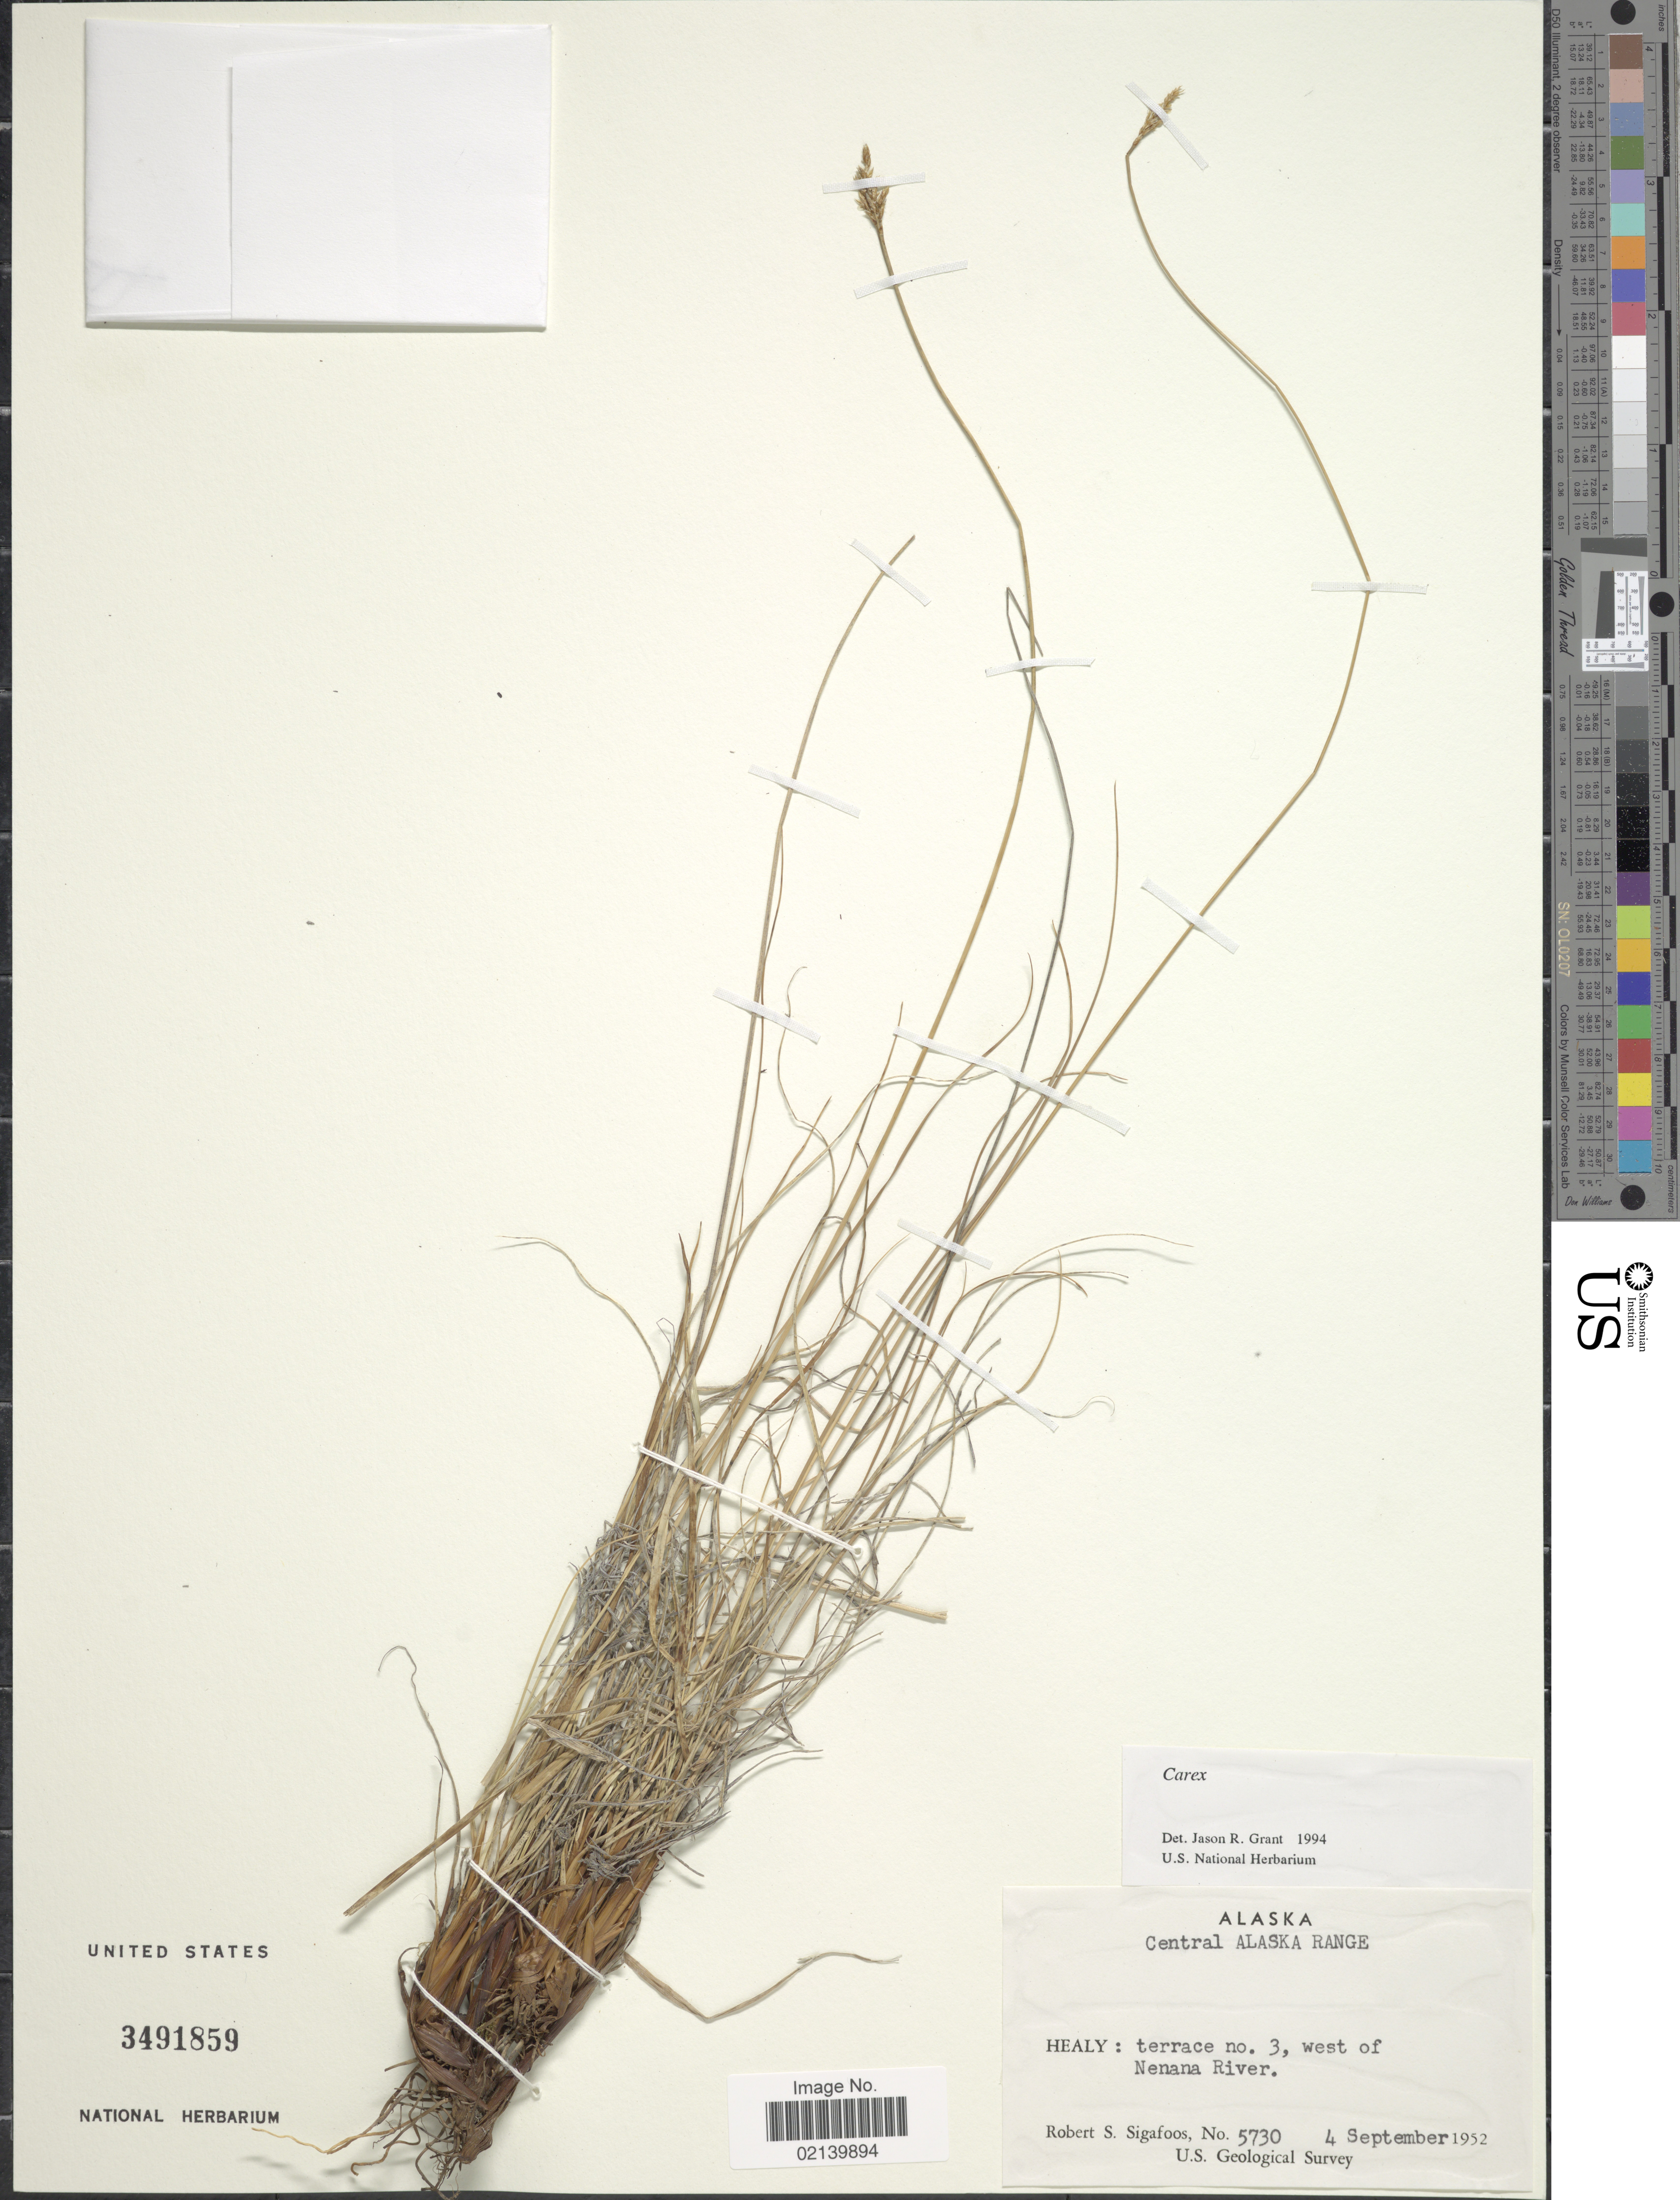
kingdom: Plantae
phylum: Tracheophyta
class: Liliopsida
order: Poales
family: Cyperaceae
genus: Carex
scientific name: Carex sp.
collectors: R. Sigafoos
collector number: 5730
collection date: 1952-09-04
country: United States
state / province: Alaska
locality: Alaska. Central Alaska Range, terrace no. 3, west of Nenana River.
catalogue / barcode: US 3491859